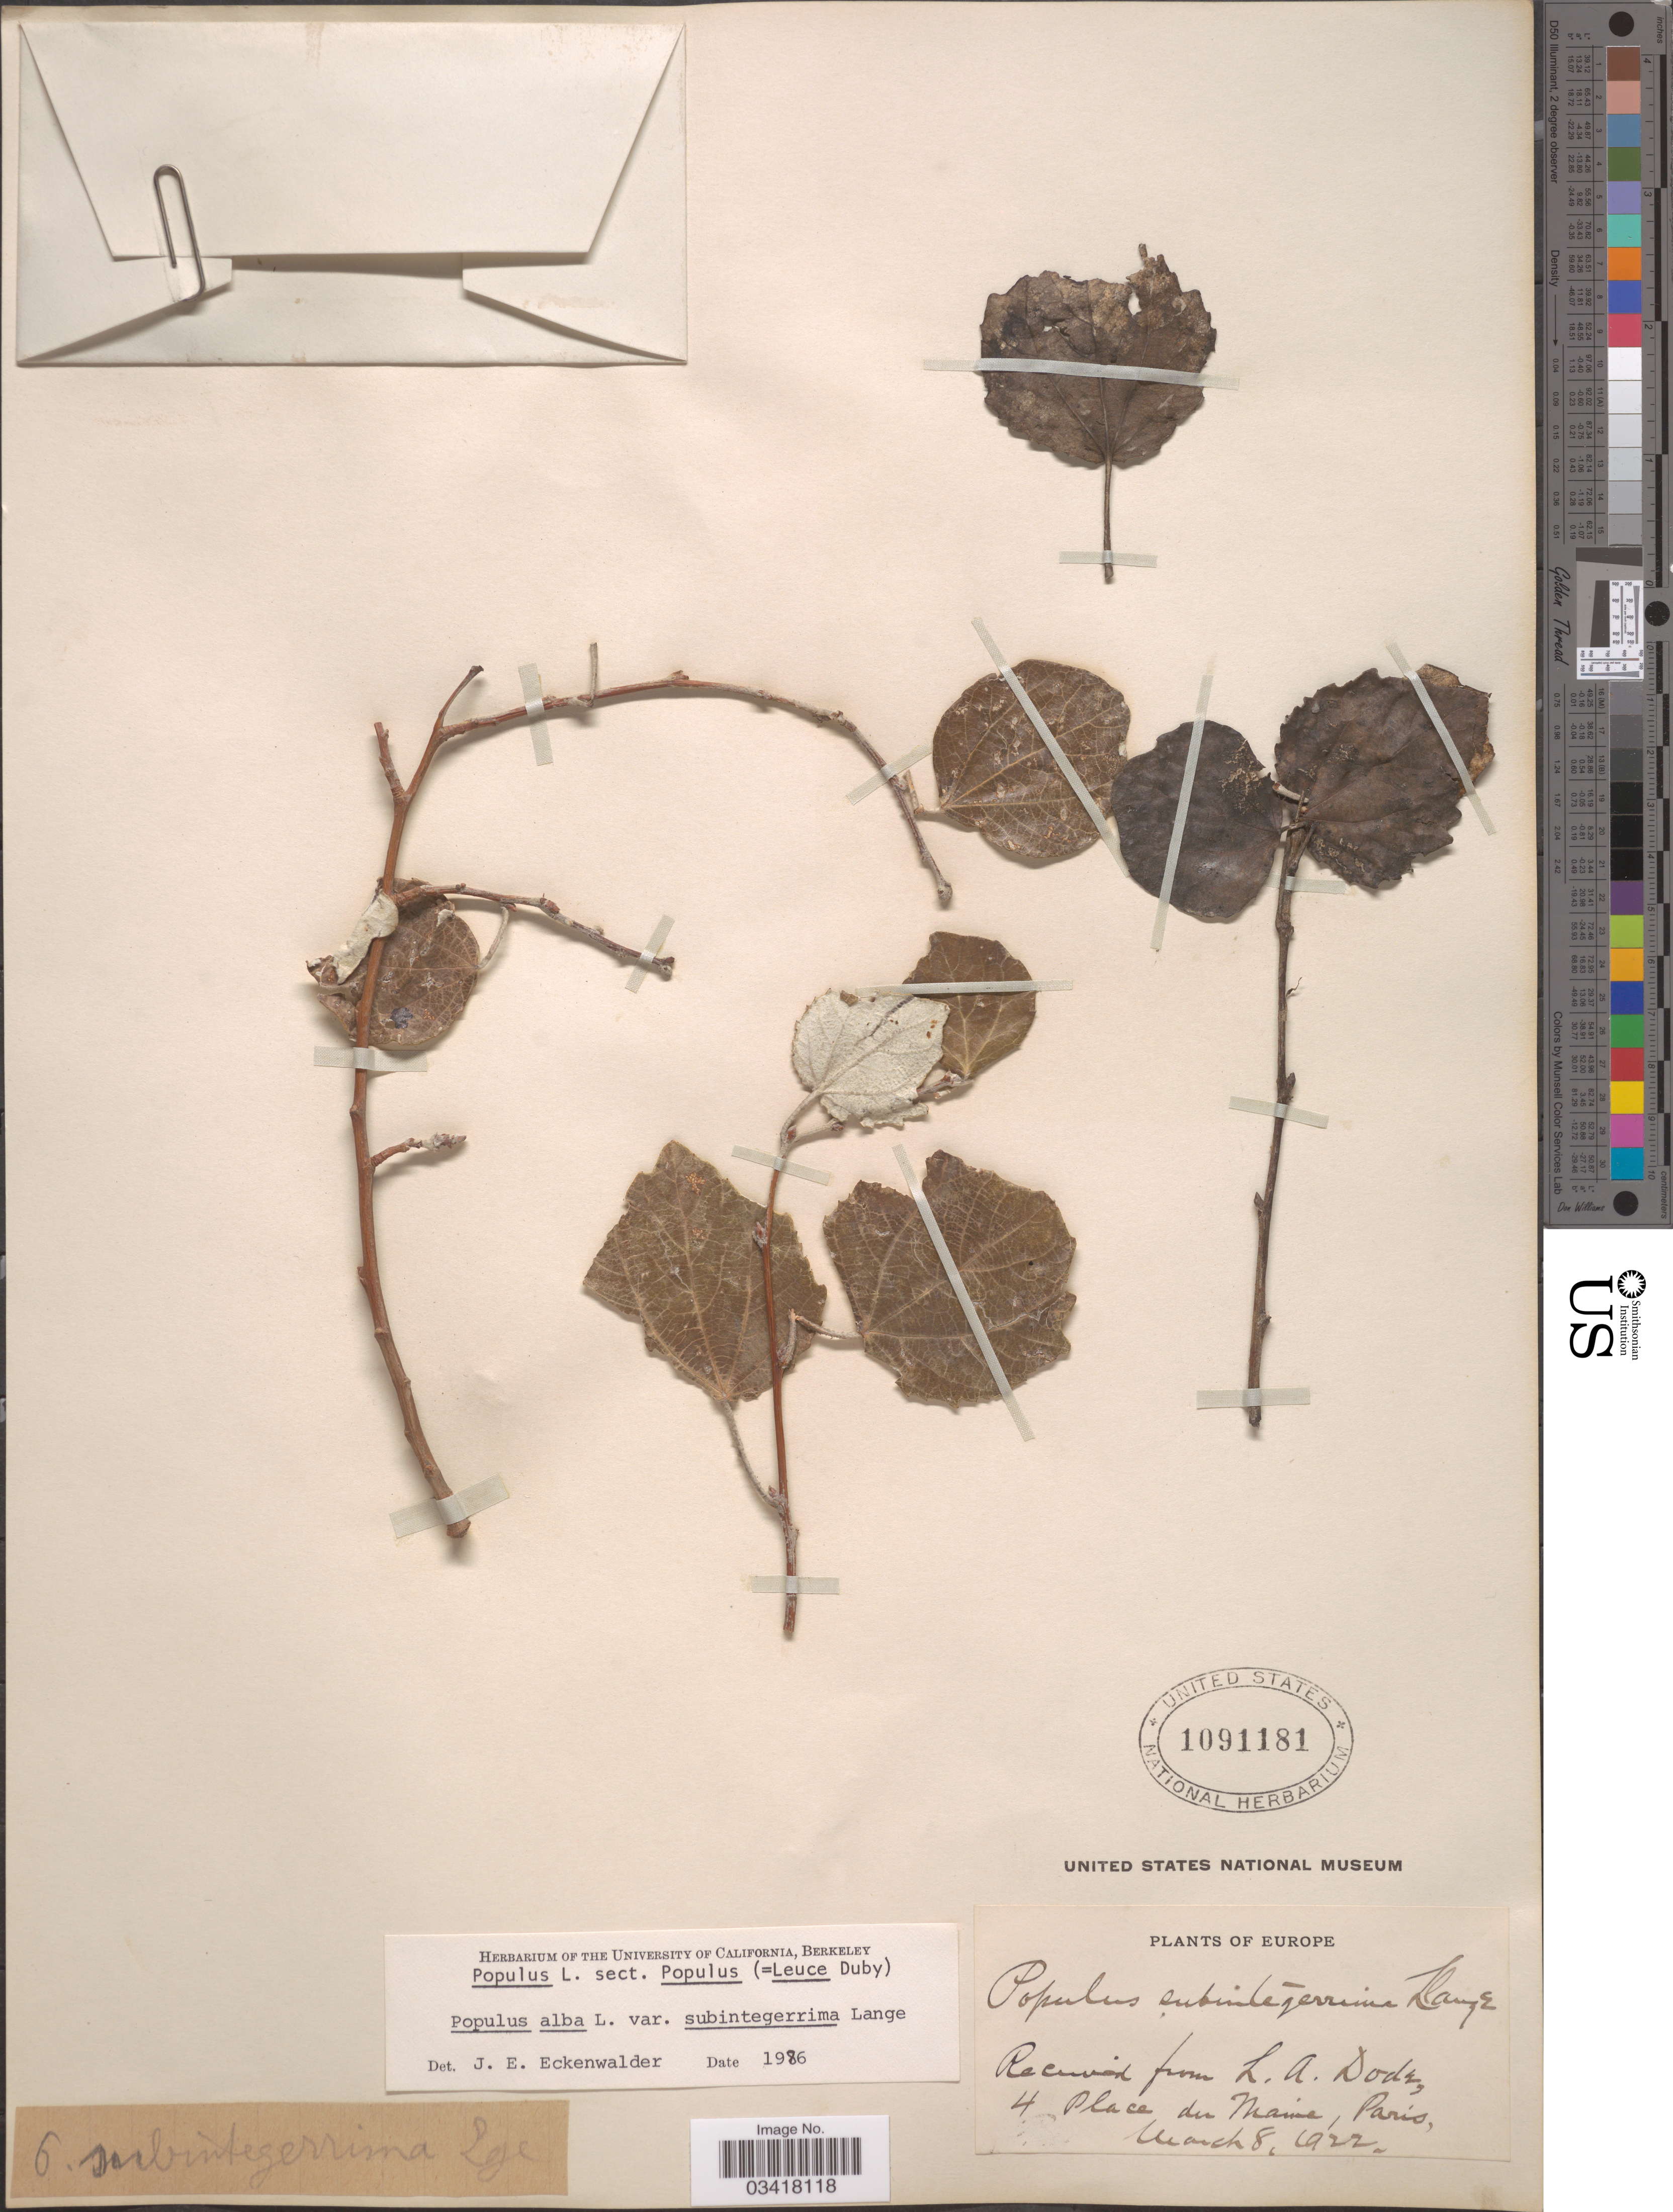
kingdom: Plantae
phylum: Tracheophyta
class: Magnoliopsida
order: Malpighiales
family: Salicaceae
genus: Populus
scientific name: Populus alba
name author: L.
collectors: L. Dode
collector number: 6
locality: Europe.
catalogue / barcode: US 1091181